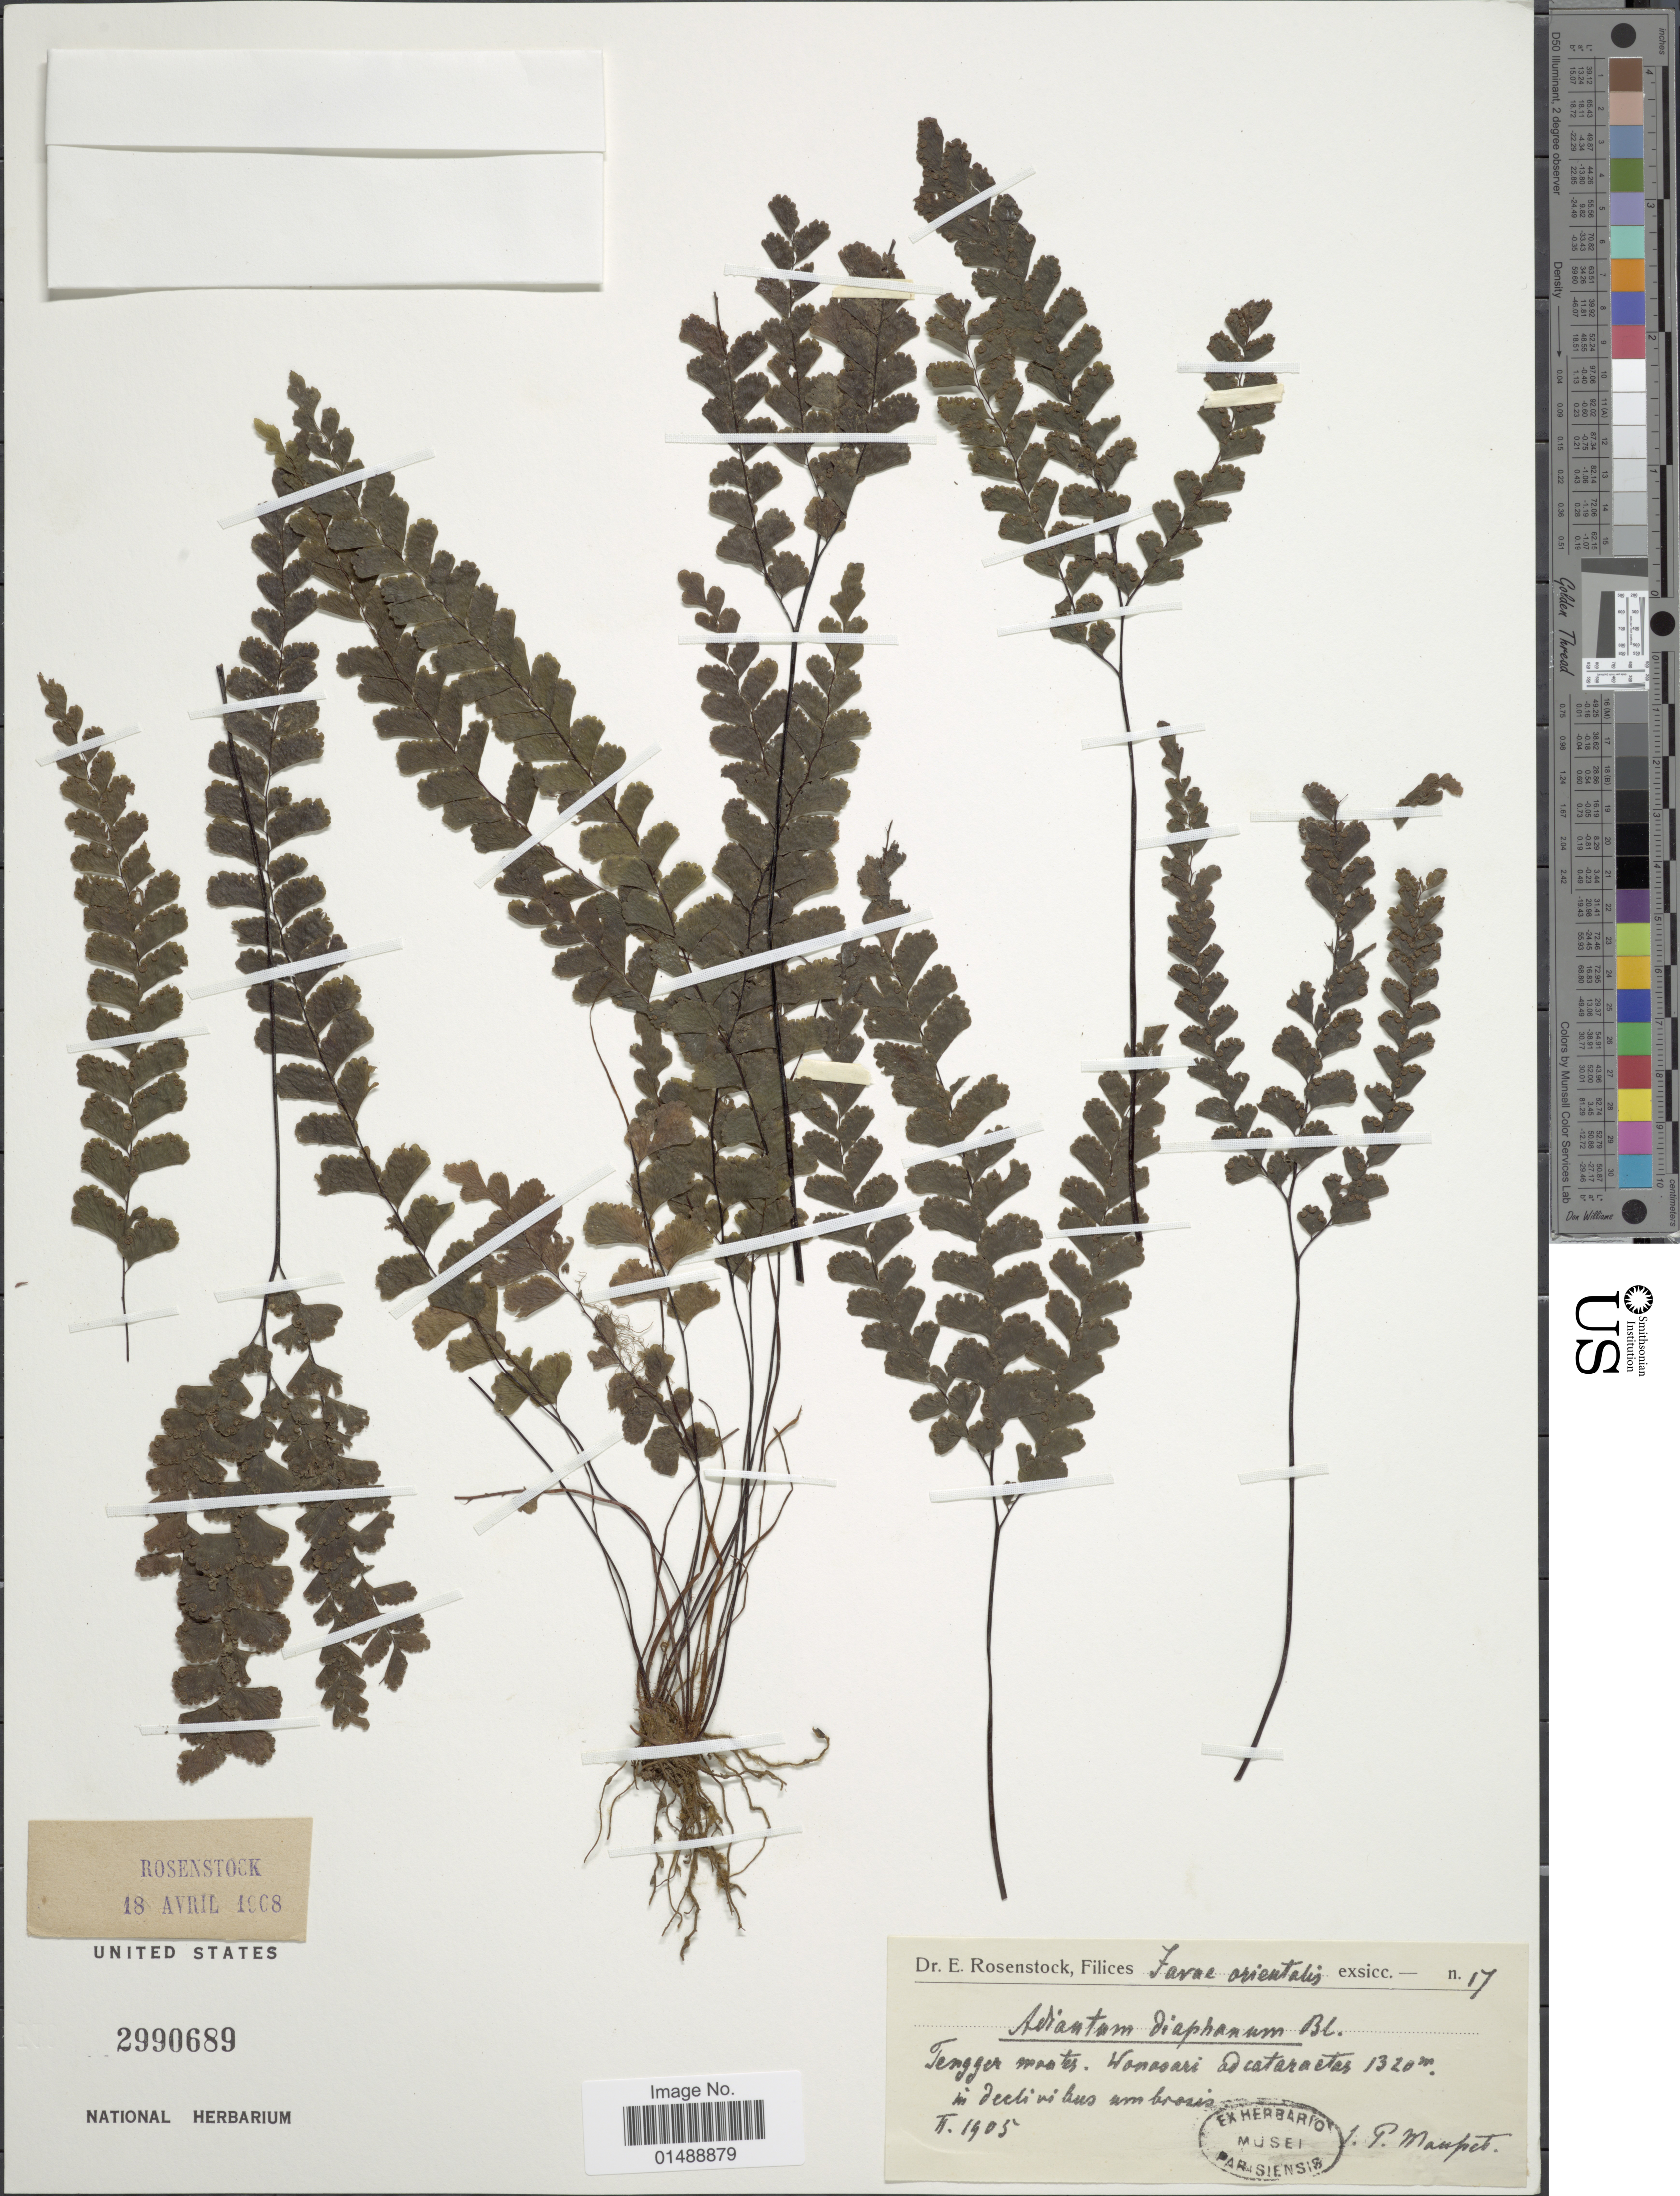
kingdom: Plantae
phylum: Tracheophyta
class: Polypodiopsida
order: Polypodiales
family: Pteridaceae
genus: Adiantum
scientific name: Adiantum diaphanum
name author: Blume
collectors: J. Mousset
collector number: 17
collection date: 1905-02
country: Indonesia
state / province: Java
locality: Tengger martes [interpreted], Honasari Deataraetas [interpreted]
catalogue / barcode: US 2990689